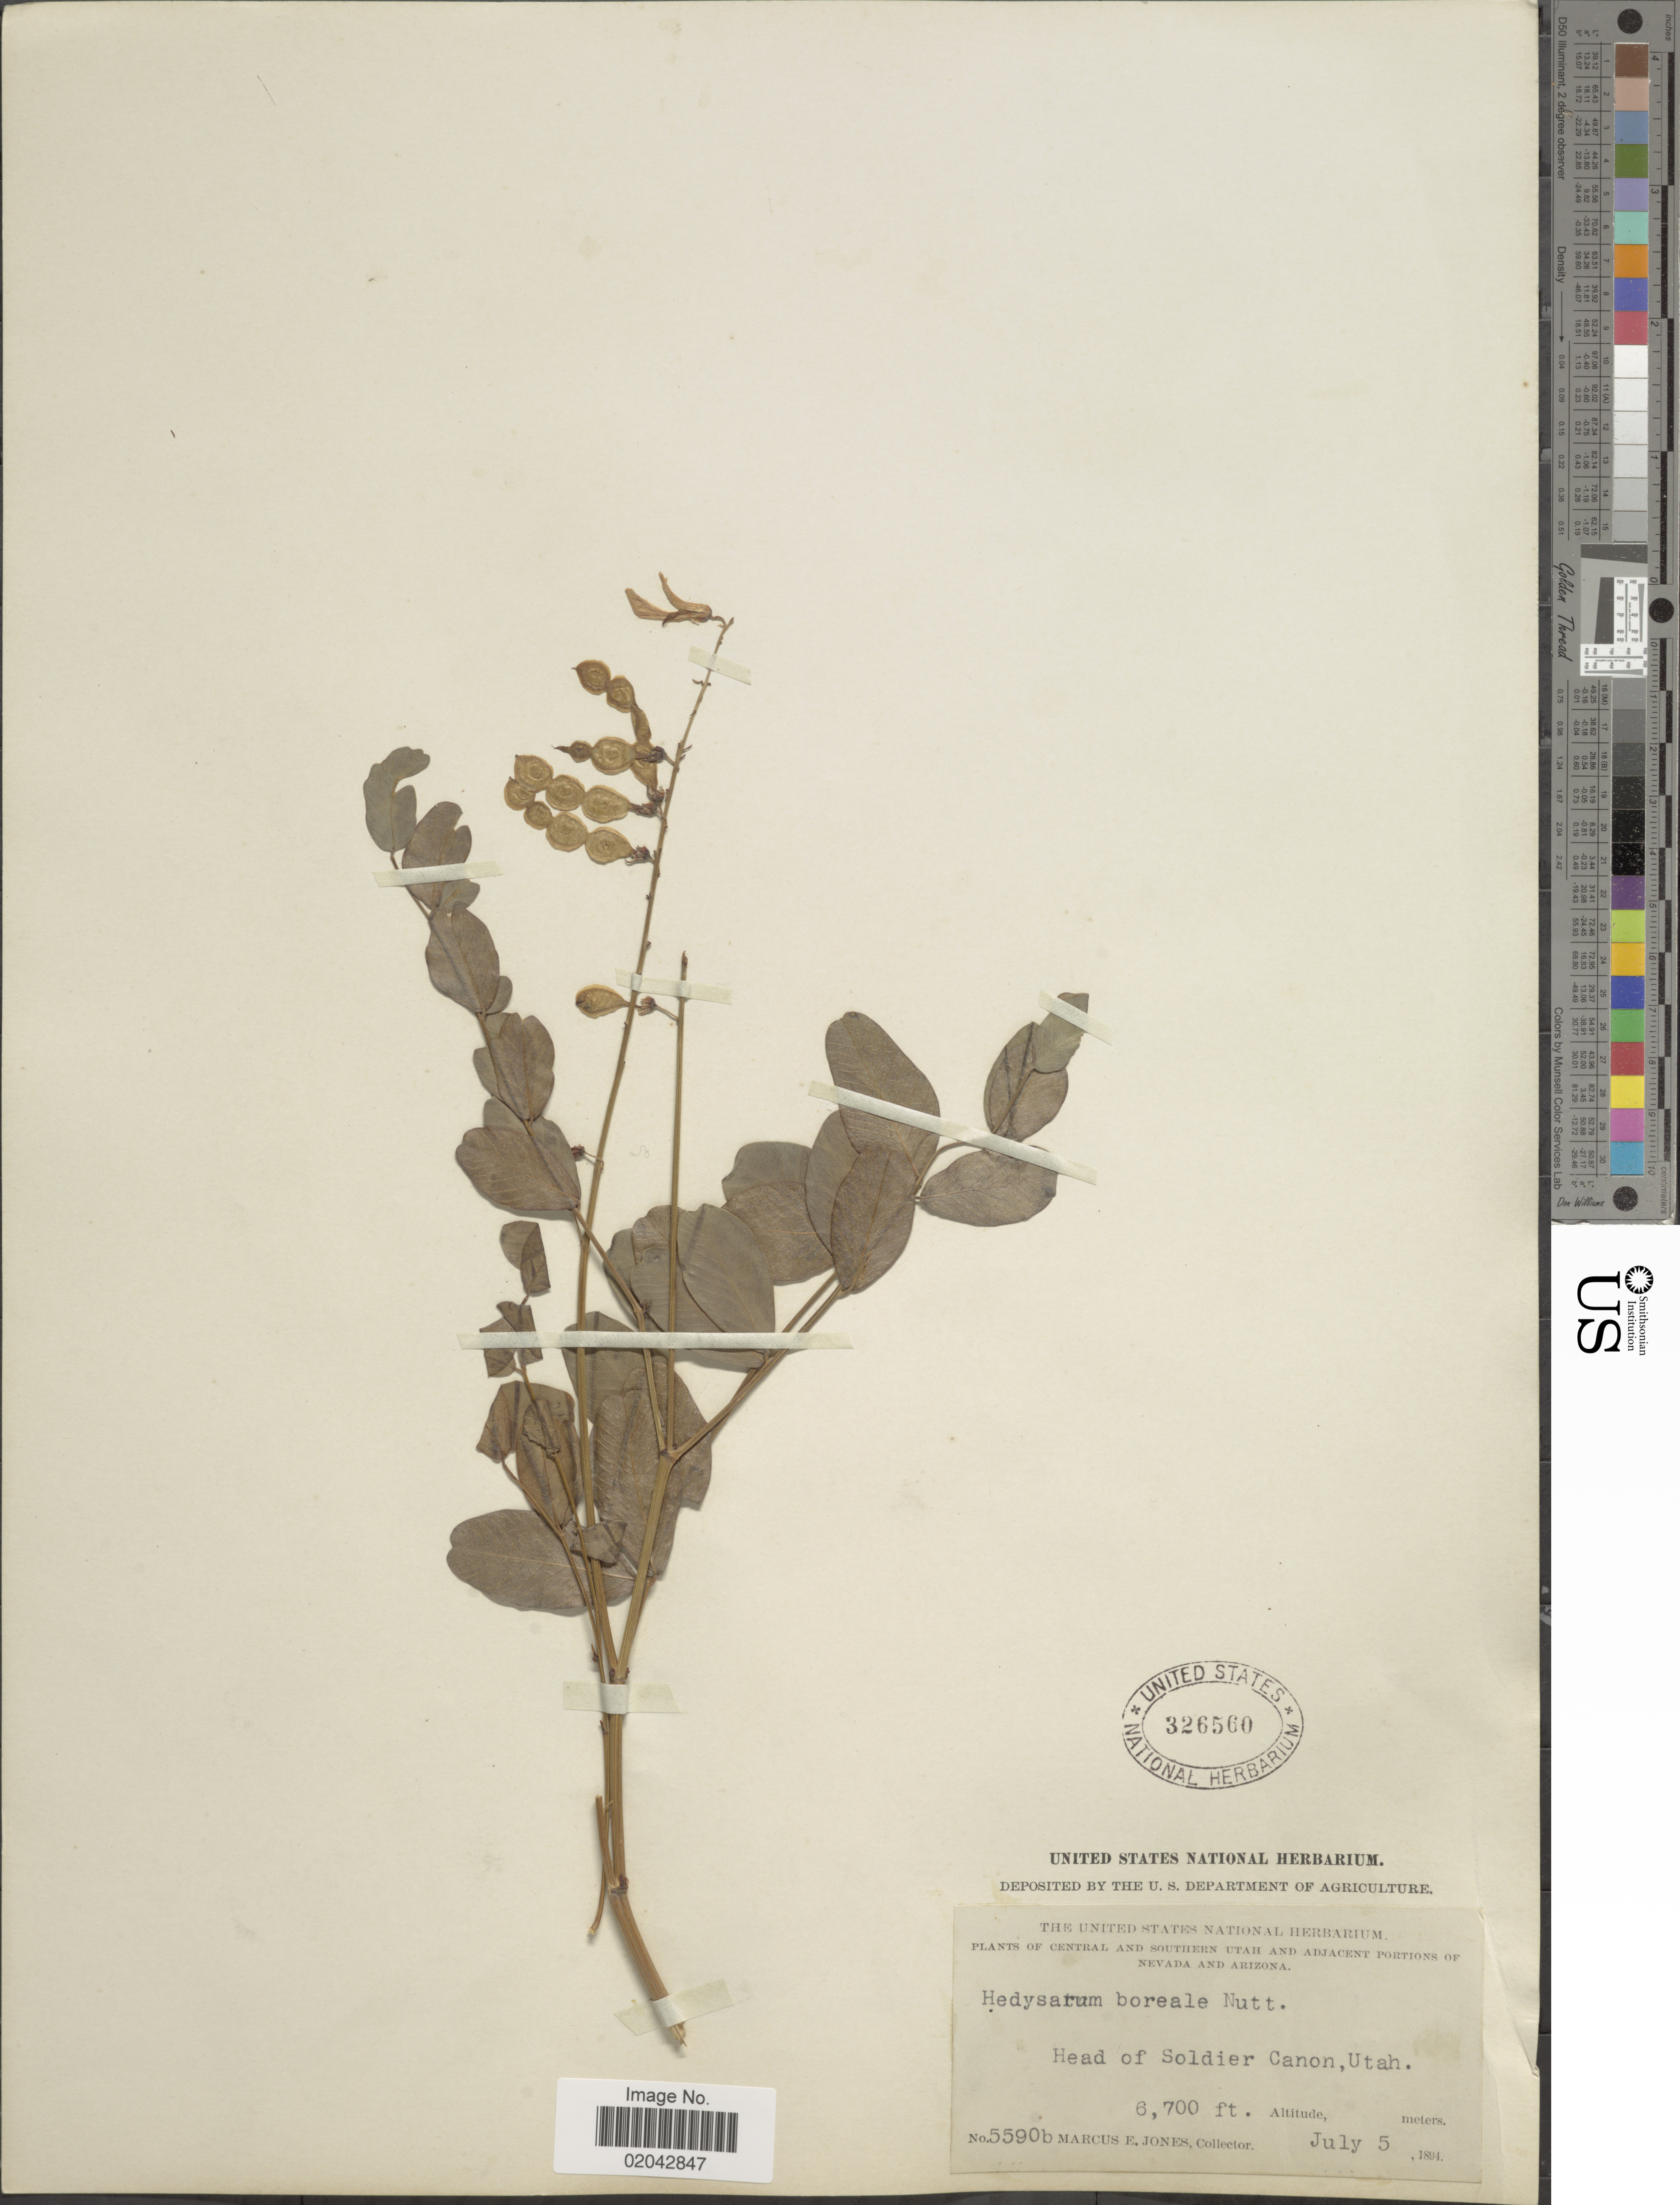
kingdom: Plantae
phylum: Tracheophyta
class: Magnoliopsida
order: Fabales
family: Fabaceae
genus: Hedysarum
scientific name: Hedysarum sp.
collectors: M. E. Jones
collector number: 5590b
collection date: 1894-07-05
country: United States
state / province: Utah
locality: Head of Soldier Canon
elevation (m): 2042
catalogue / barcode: US 326560